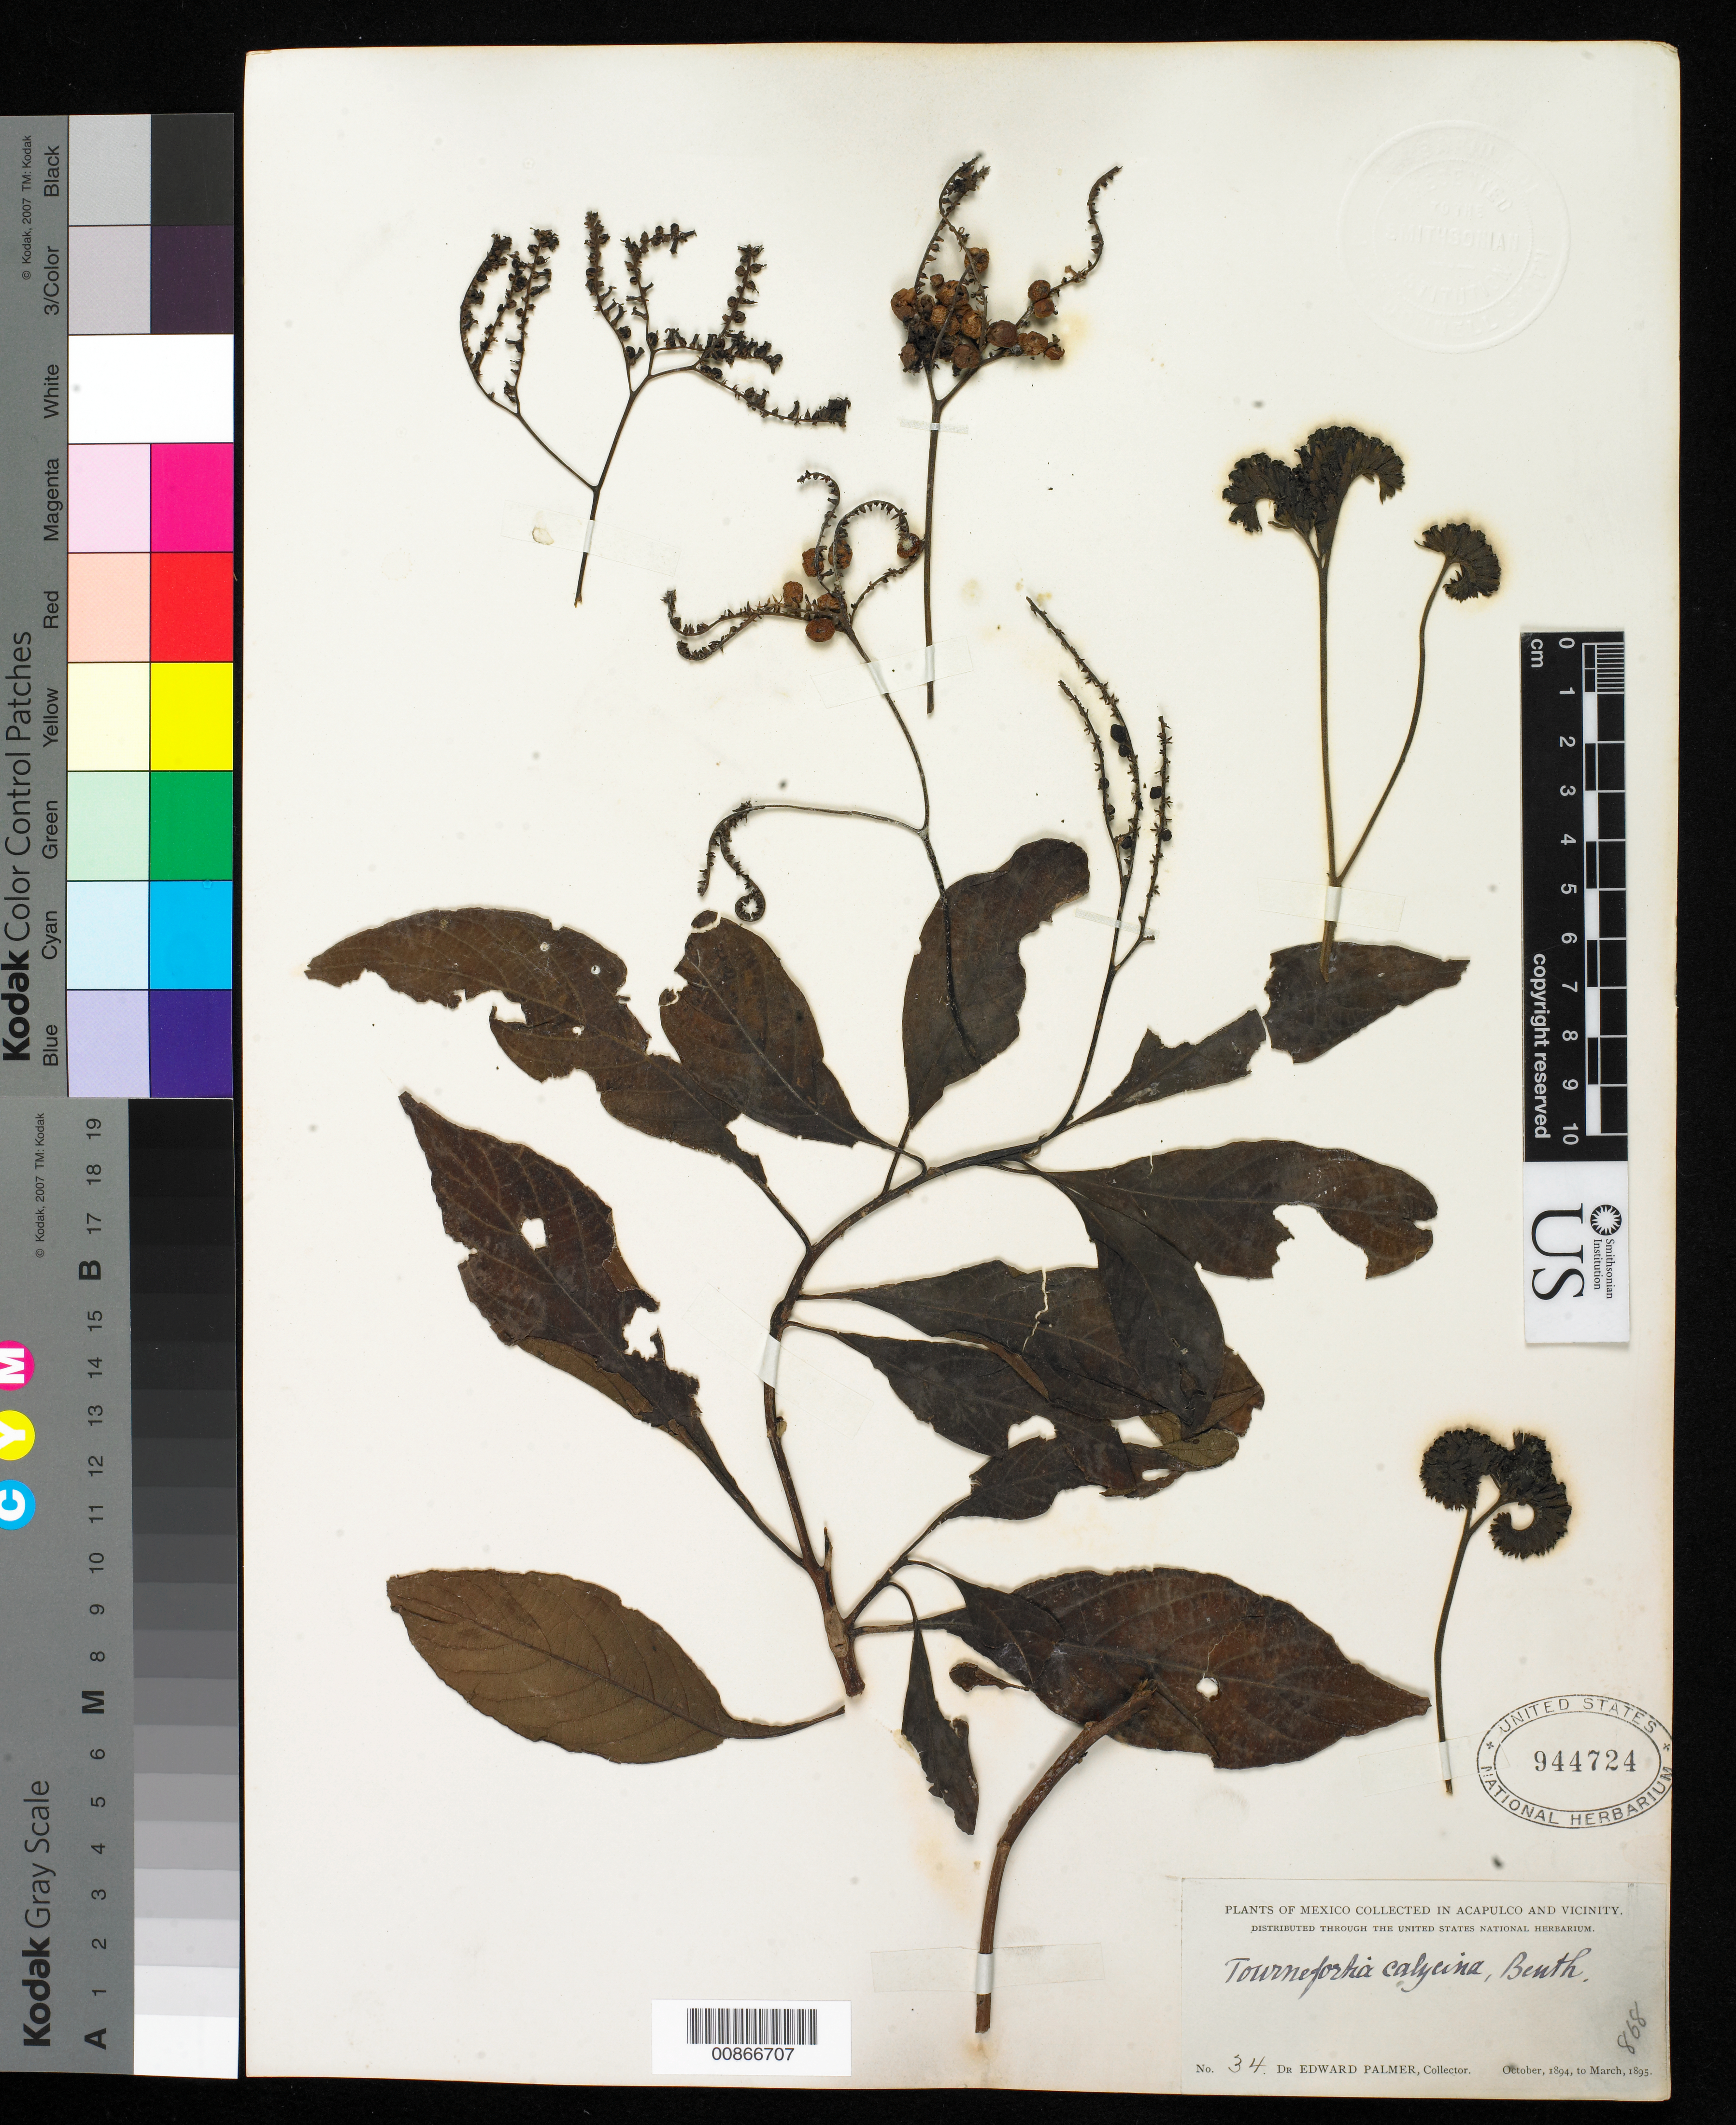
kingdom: Plantae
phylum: Tracheophyta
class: Magnoliopsida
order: Boraginales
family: Heliotropiaceae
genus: Tournefortia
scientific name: Tournefortia calycina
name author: Benth.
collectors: E. Palmer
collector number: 34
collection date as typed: Oct 1894 to -- Mar 1895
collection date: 1894-10/1895-03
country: Mexico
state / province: Guerrero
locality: Acapulco, Guerrero and vicinity.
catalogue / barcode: US 944724